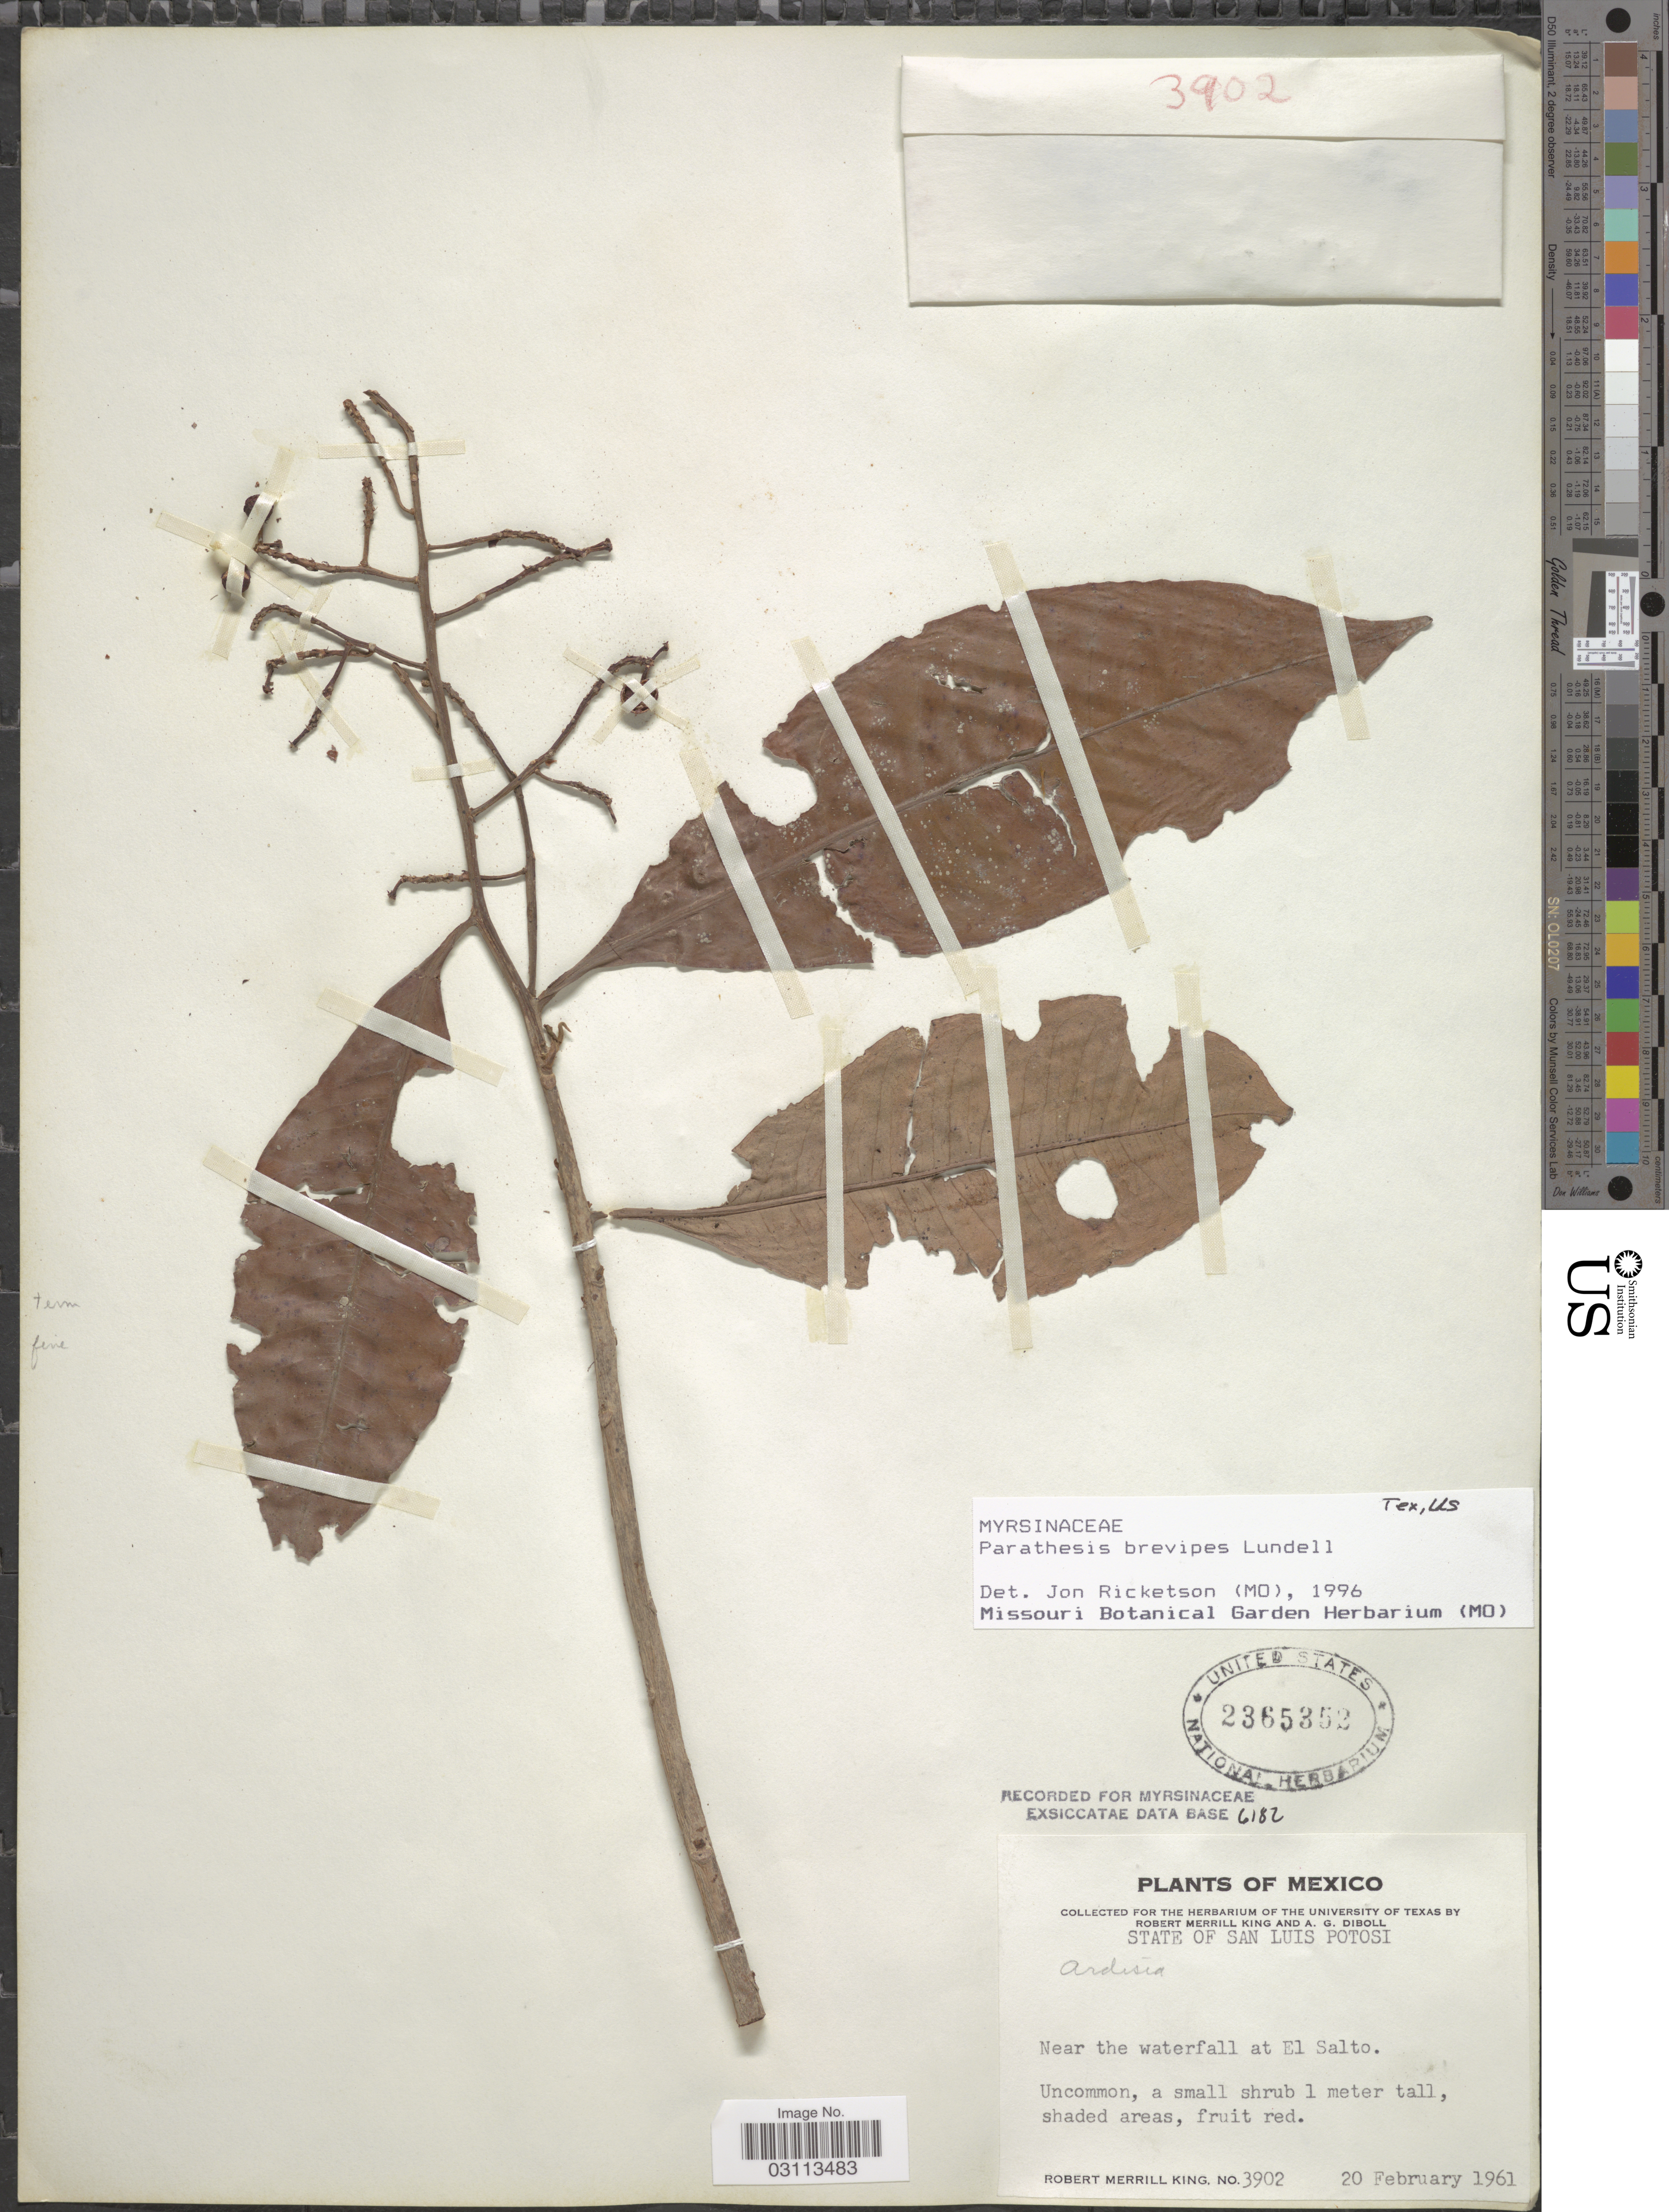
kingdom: Plantae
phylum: Tracheophyta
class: Magnoliopsida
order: Ericales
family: Primulaceae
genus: Parathesis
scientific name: Parathesis brevipes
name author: Lundell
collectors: R. M. King & A. Diboll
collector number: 3902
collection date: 1961-02-20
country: Mexico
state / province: San Luis Potosí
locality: Near the waterfall at El Salto.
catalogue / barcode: US 2365352